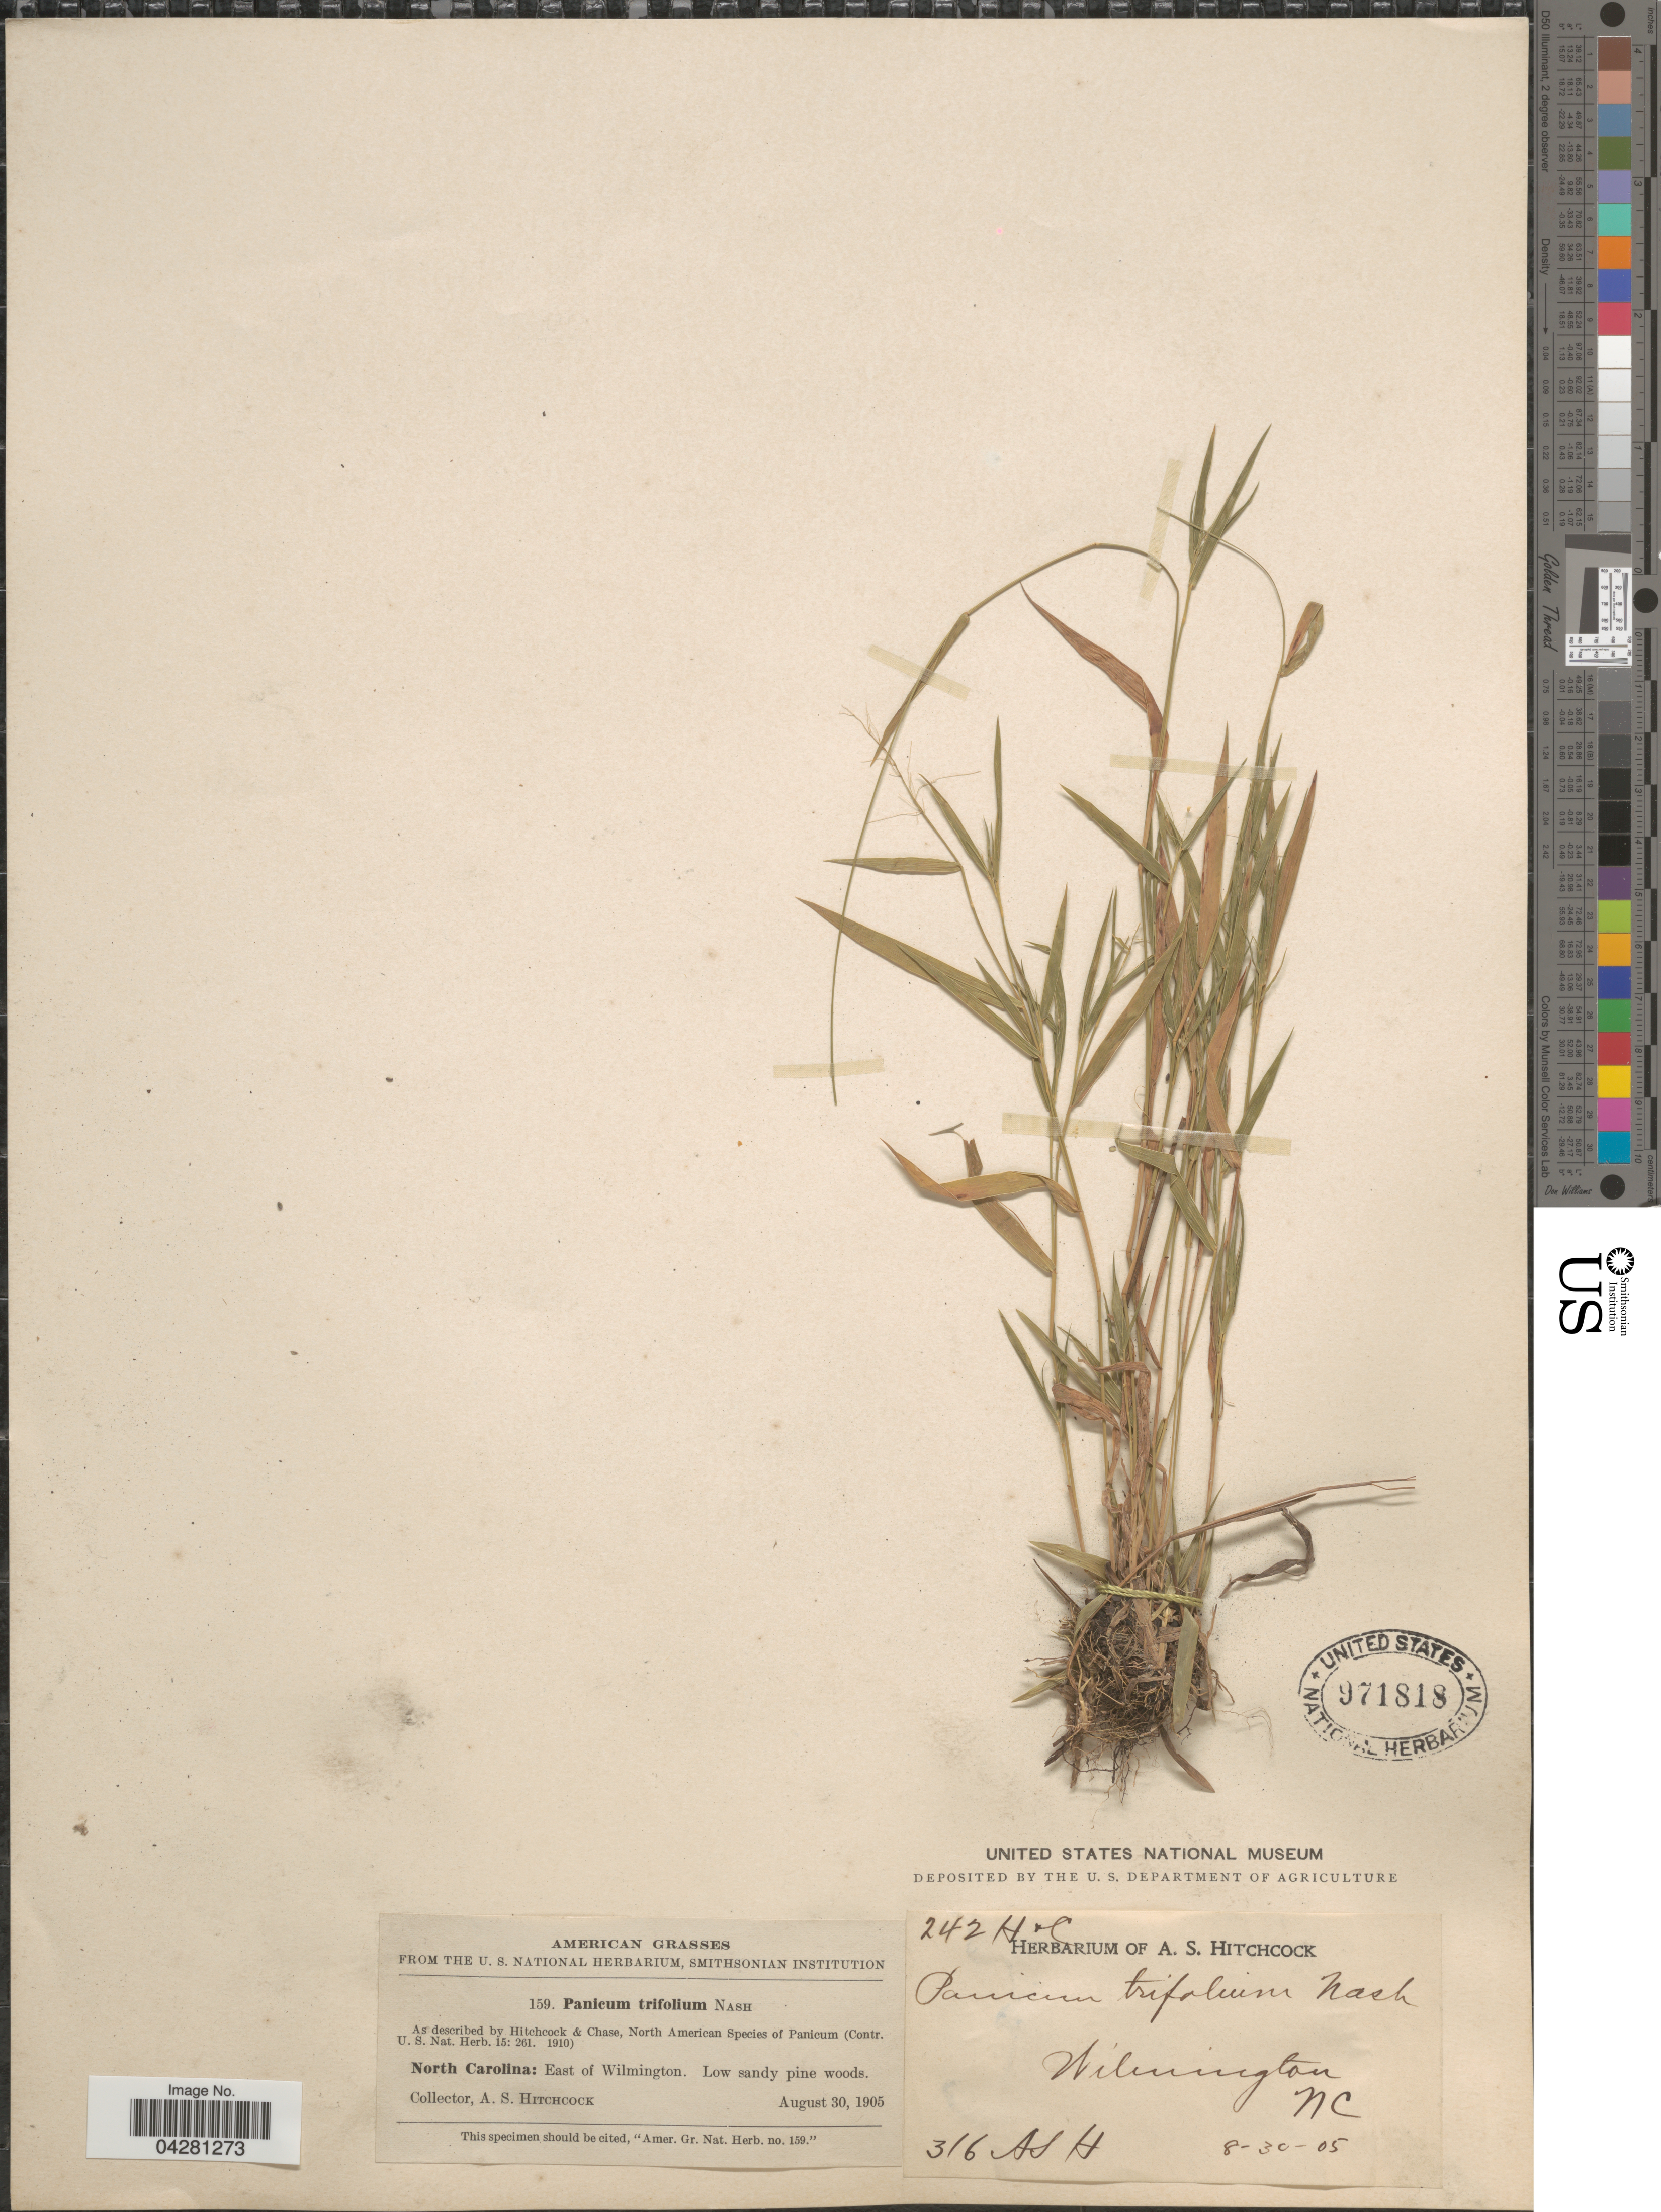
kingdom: Plantae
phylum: Tracheophyta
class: Liliopsida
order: Poales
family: Poaceae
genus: Dichanthelium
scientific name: Dichanthelium dichotomum var. unciphyllum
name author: (Trin.) Davidse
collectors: A. S. Hitchcock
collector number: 159/316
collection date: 1905-08-30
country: United States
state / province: North Carolina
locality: East of Wilmington.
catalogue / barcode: US 971818